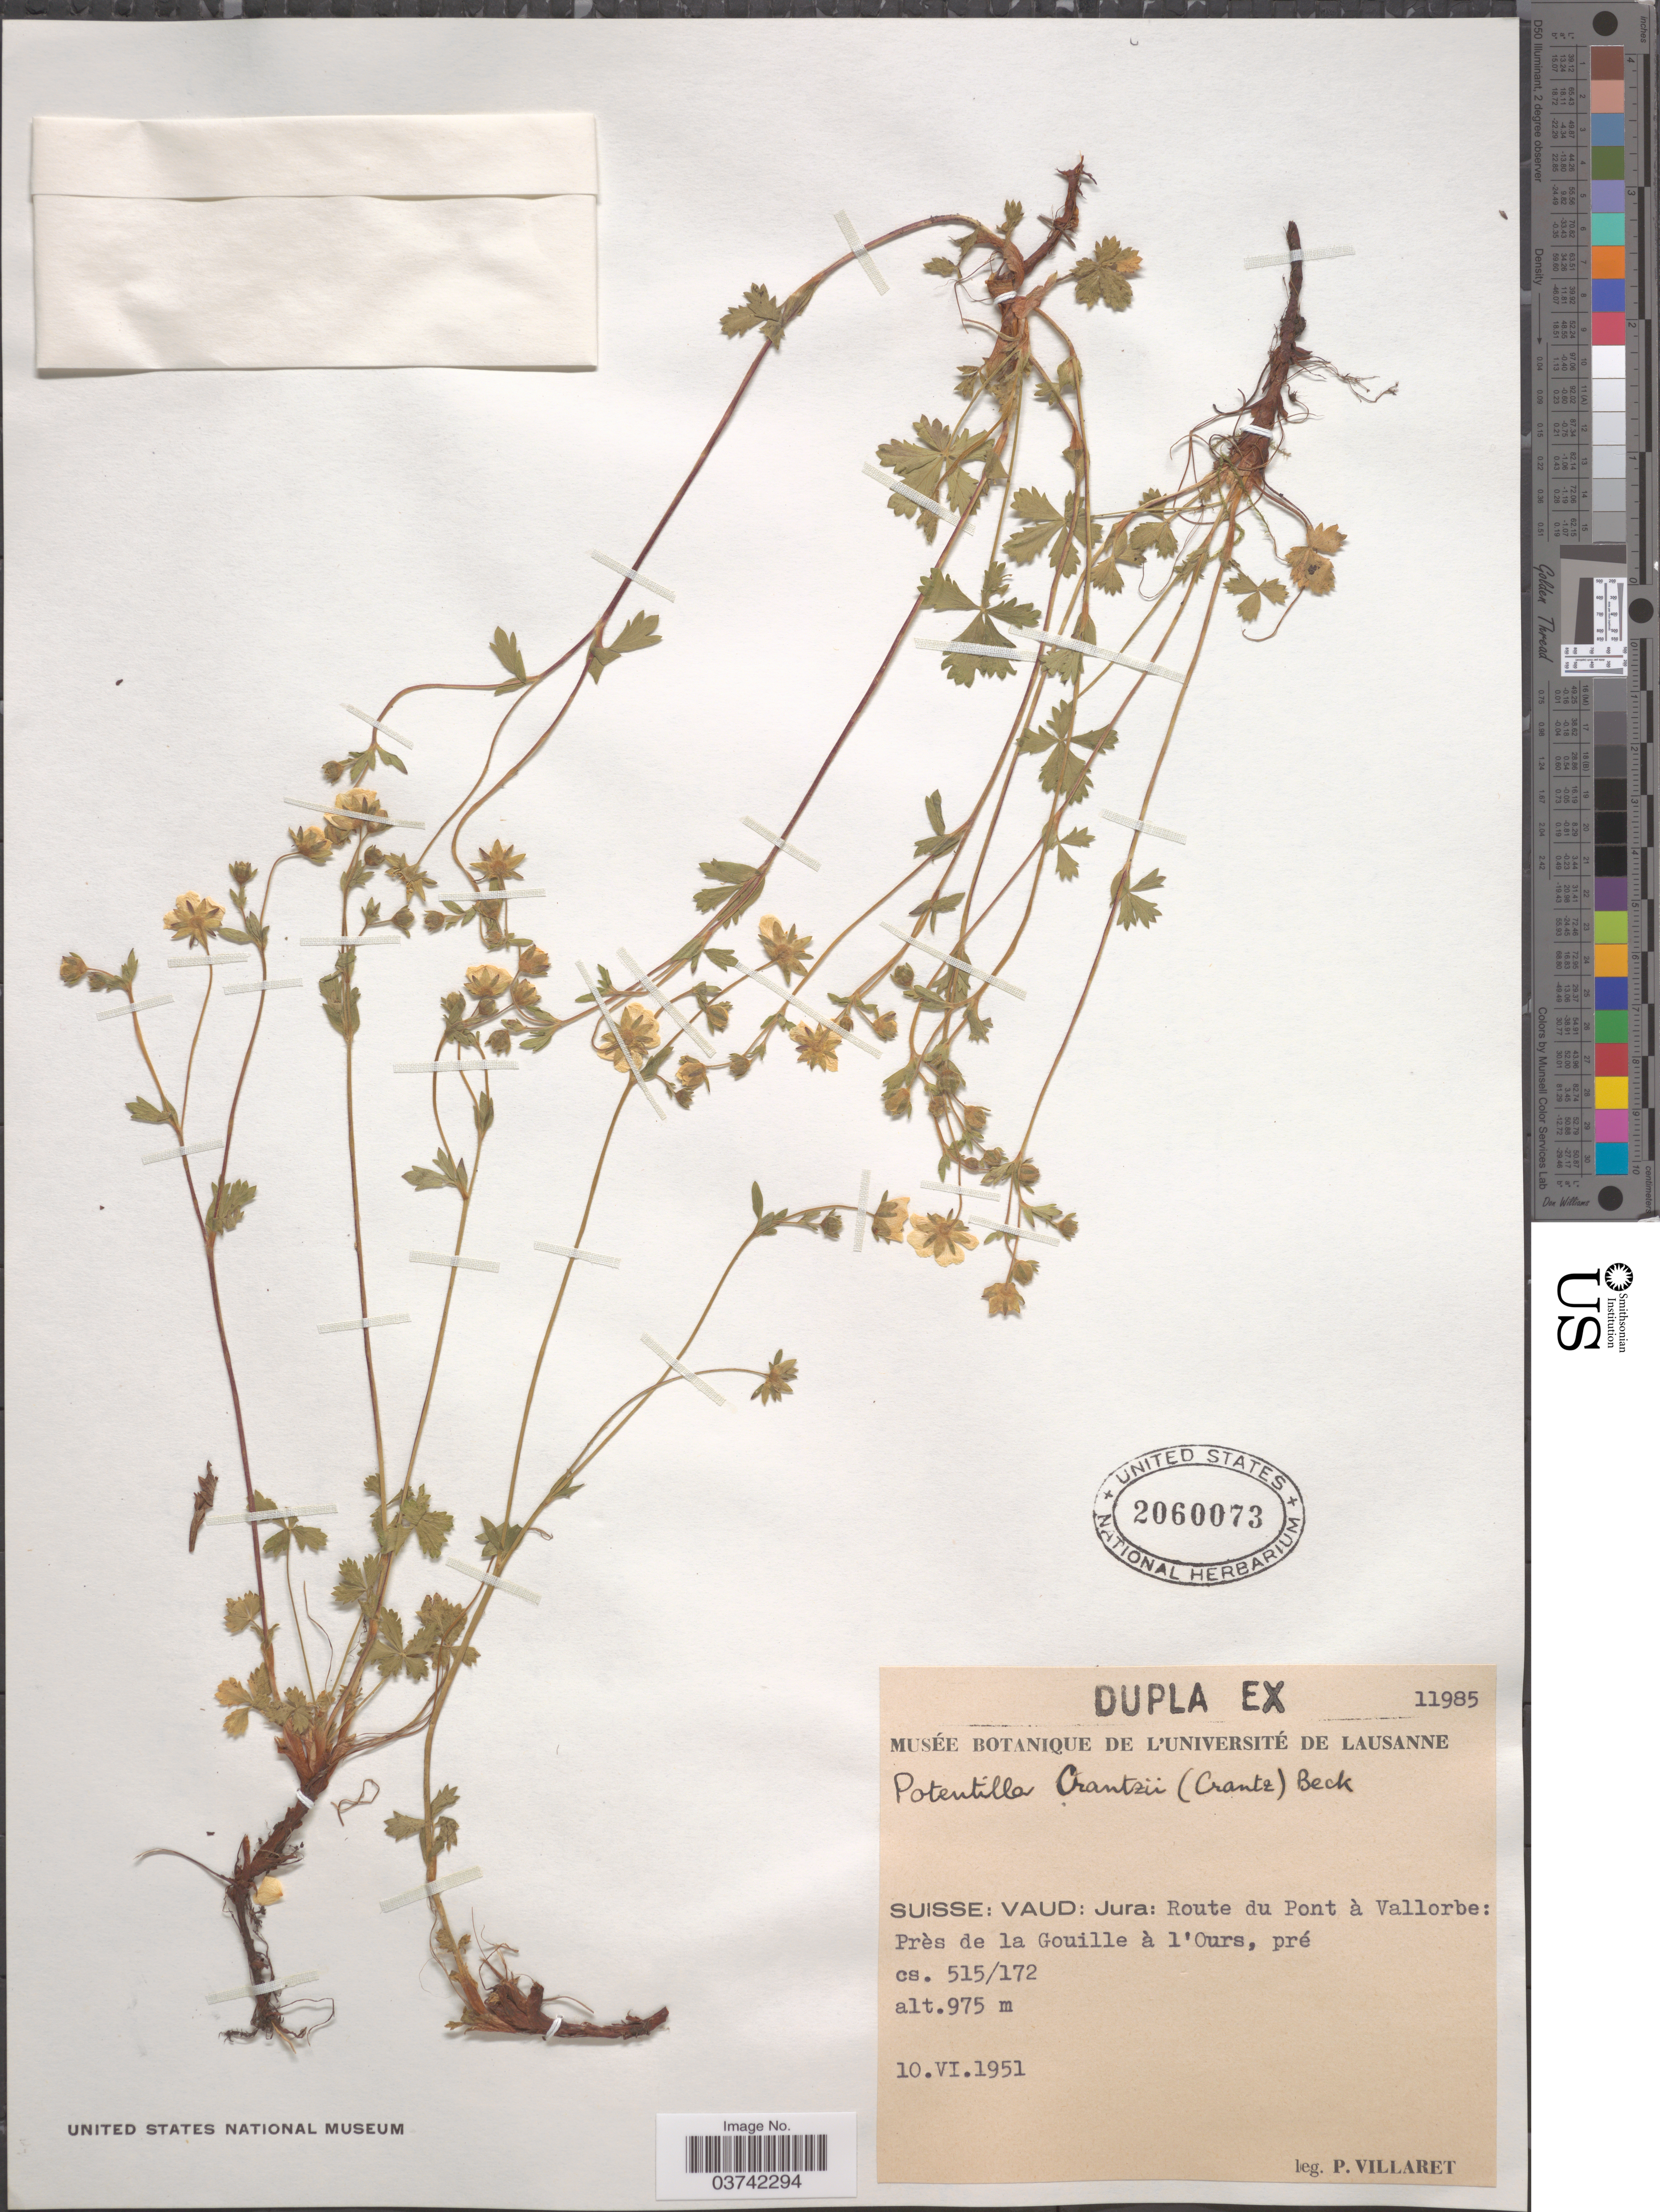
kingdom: Plantae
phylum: Tracheophyta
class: Magnoliopsida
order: Rosales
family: Rosaceae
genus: Potentilla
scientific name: Potentilla crantzii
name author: (Crantz) Beck ex Fritsch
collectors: P. Villaret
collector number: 11985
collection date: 1951-06-10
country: Switzerland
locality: Suisse: Vaud: Jura: Route du Pont à Vallorbe: Près de la Gouille à l'Ours.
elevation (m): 975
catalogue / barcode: US 2060073